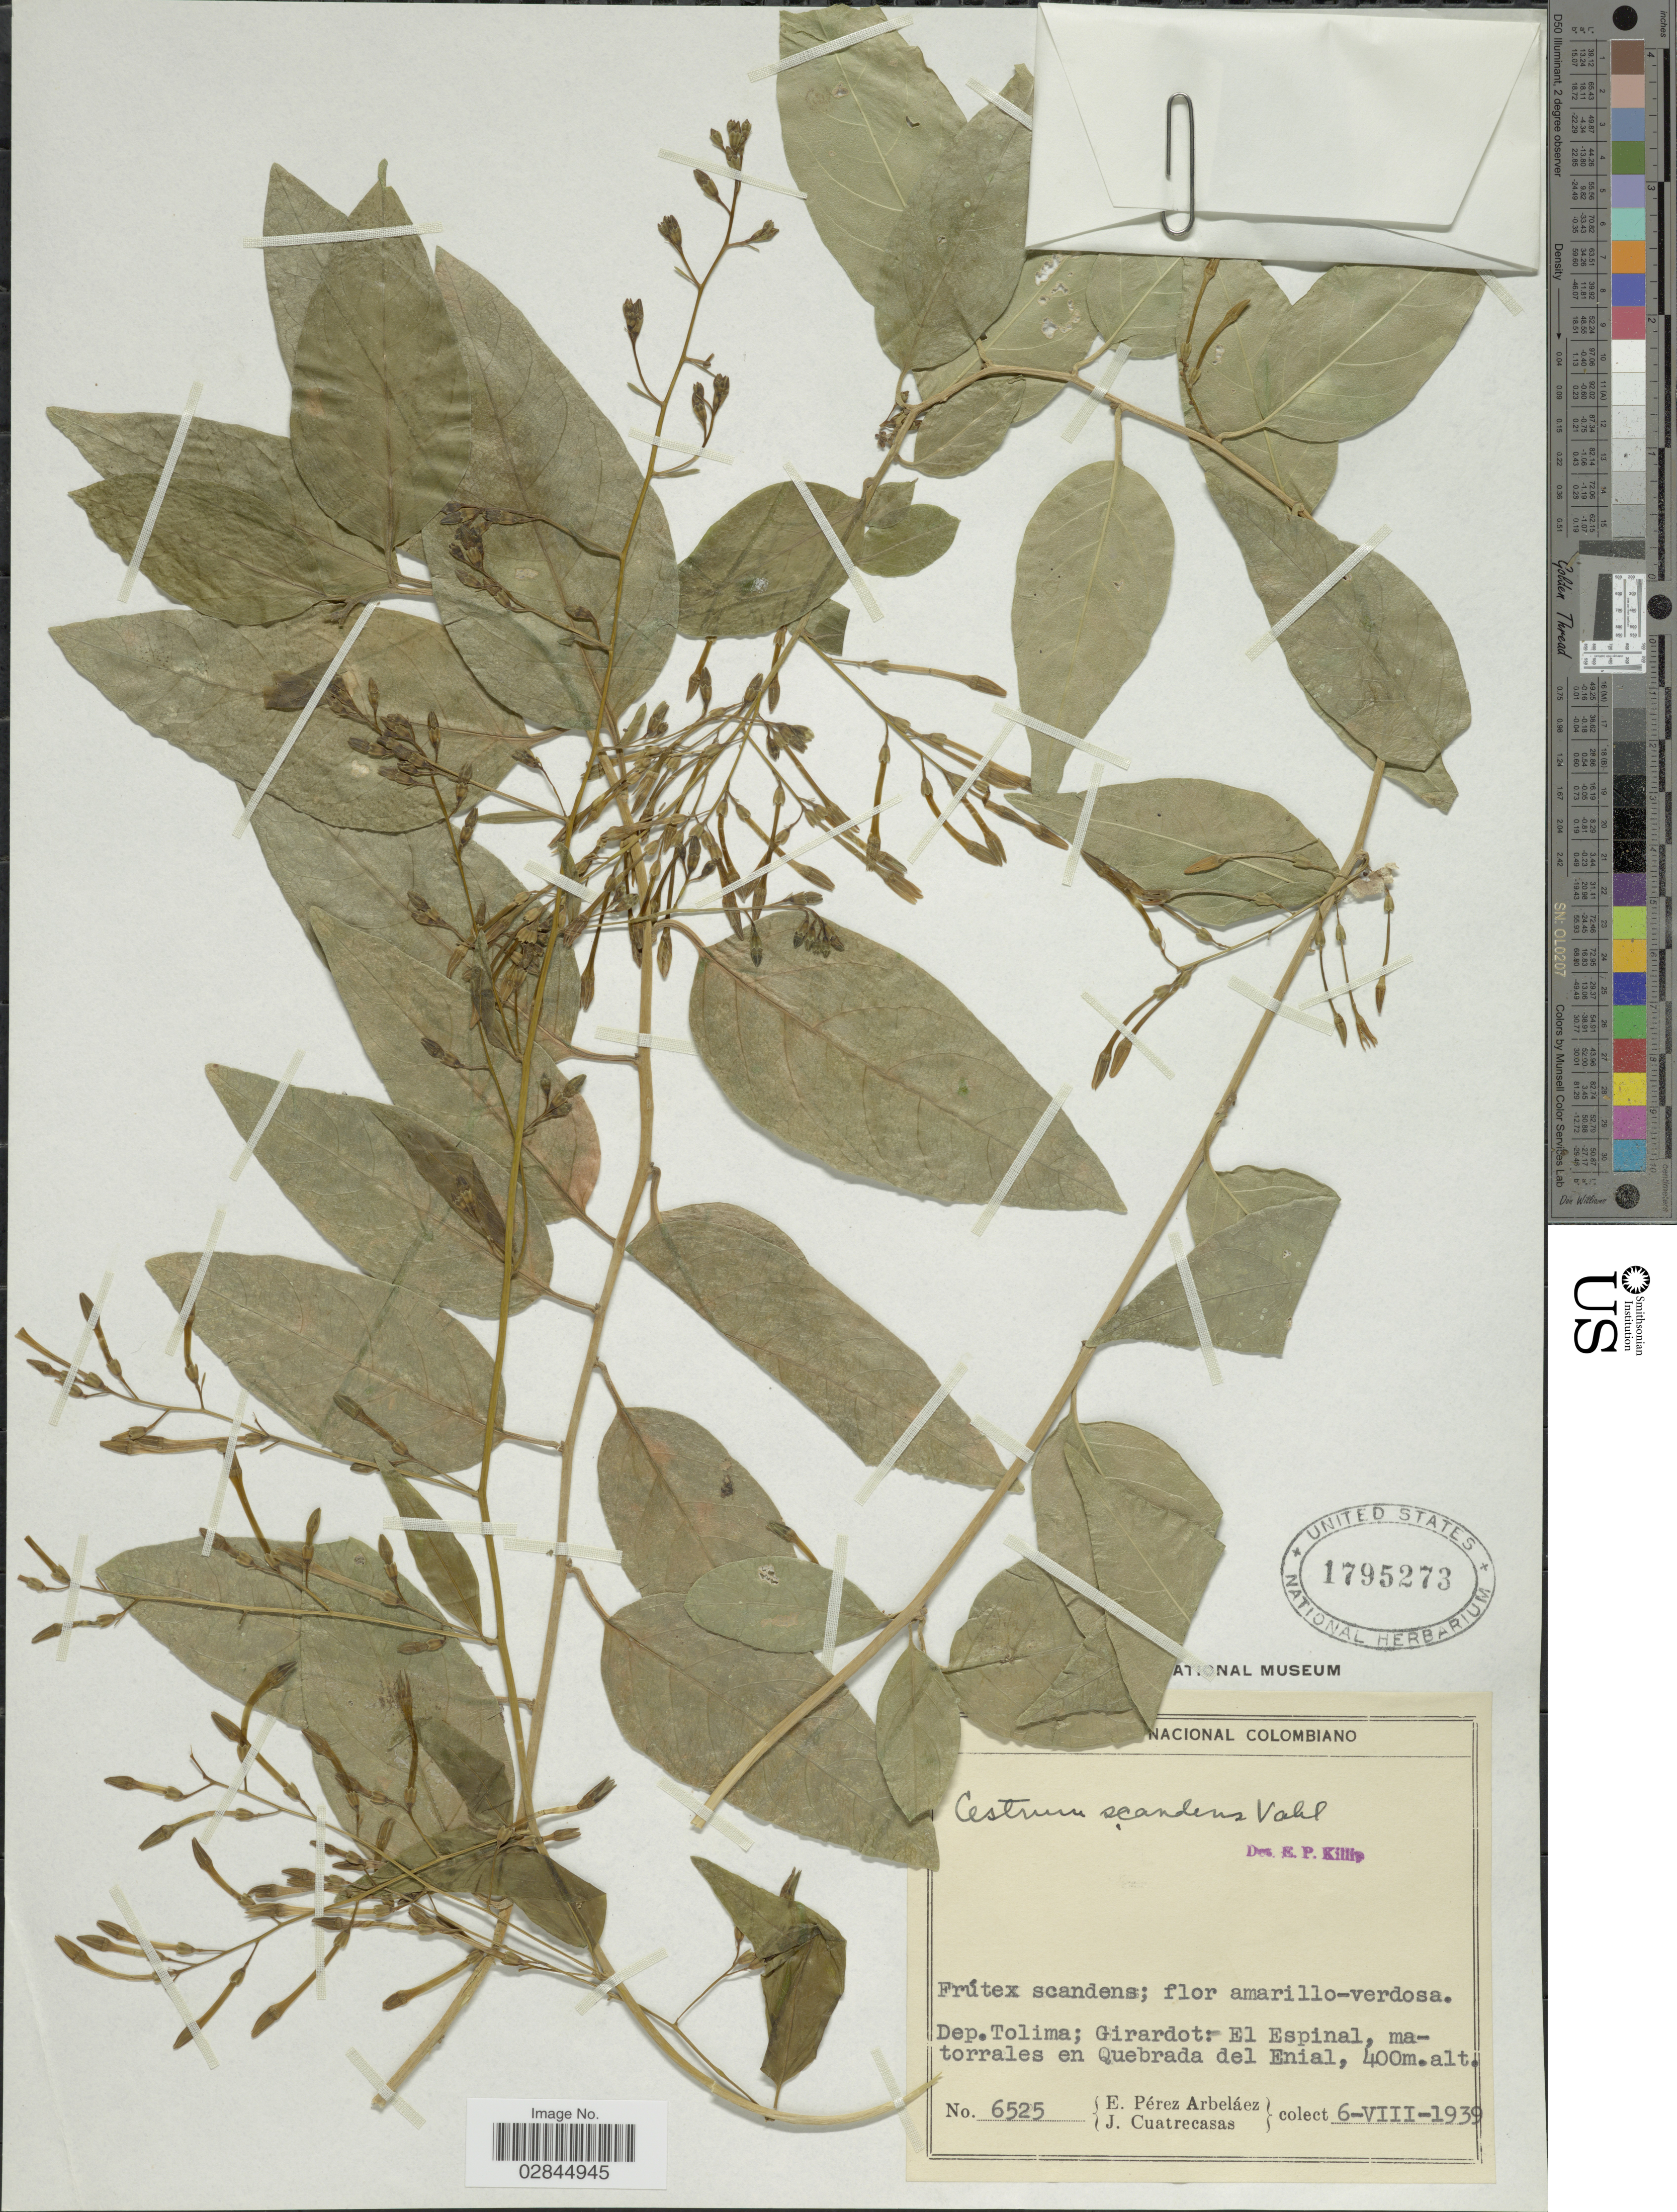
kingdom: Plantae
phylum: Tracheophyta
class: Magnoliopsida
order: Solanales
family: Solanaceae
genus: Cestrum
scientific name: Cestrum scandens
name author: Vahl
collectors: E. Pérez Arbeláez & J. Cuatrecasas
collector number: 6525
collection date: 1939-08-06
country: Colombia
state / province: Tolima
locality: Dep. Tolima; Girardot: El Espinal, matorrales en Quebrada del Enial.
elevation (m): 400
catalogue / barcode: US 1795273